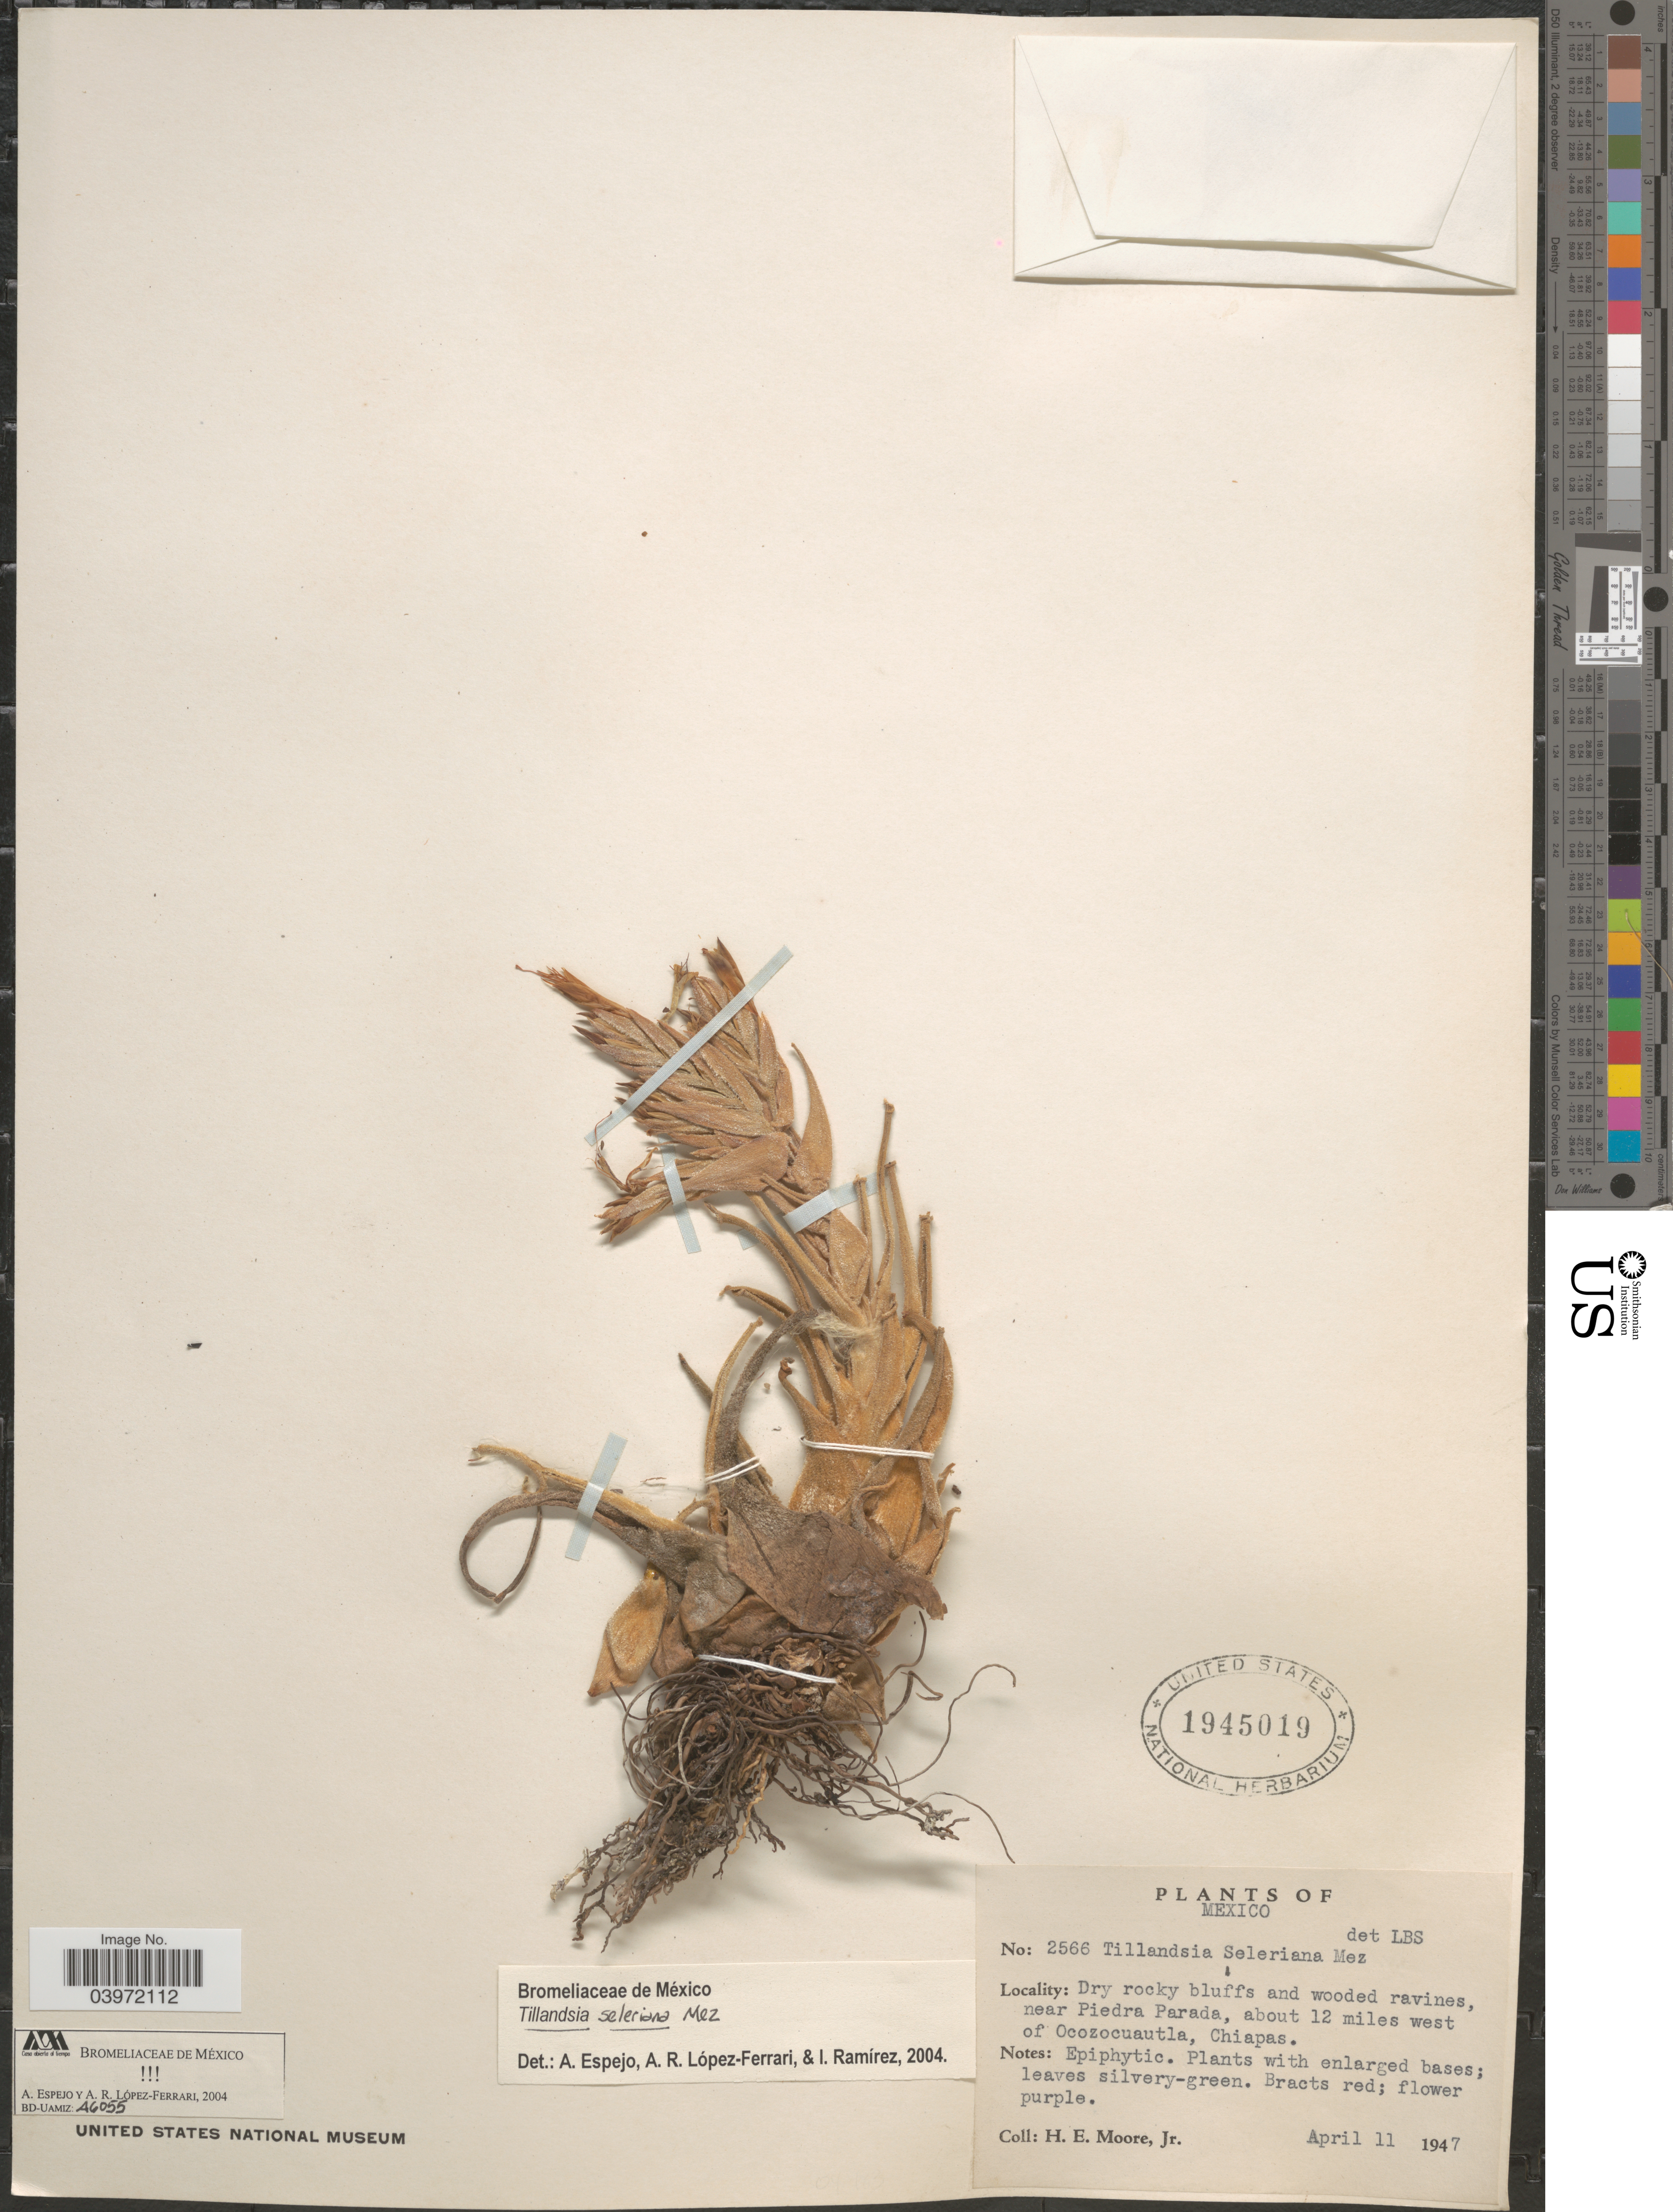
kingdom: Plantae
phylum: Tracheophyta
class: Liliopsida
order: Poales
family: Bromeliaceae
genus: Tillandsia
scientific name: Tillandsia seleriana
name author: Mez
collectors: H. Moore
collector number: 2566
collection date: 1947-04-11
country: Mexico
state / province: Chiapas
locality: Near Piedra Parada, about 12 miles west of Ocozocuautla.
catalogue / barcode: US 1945019